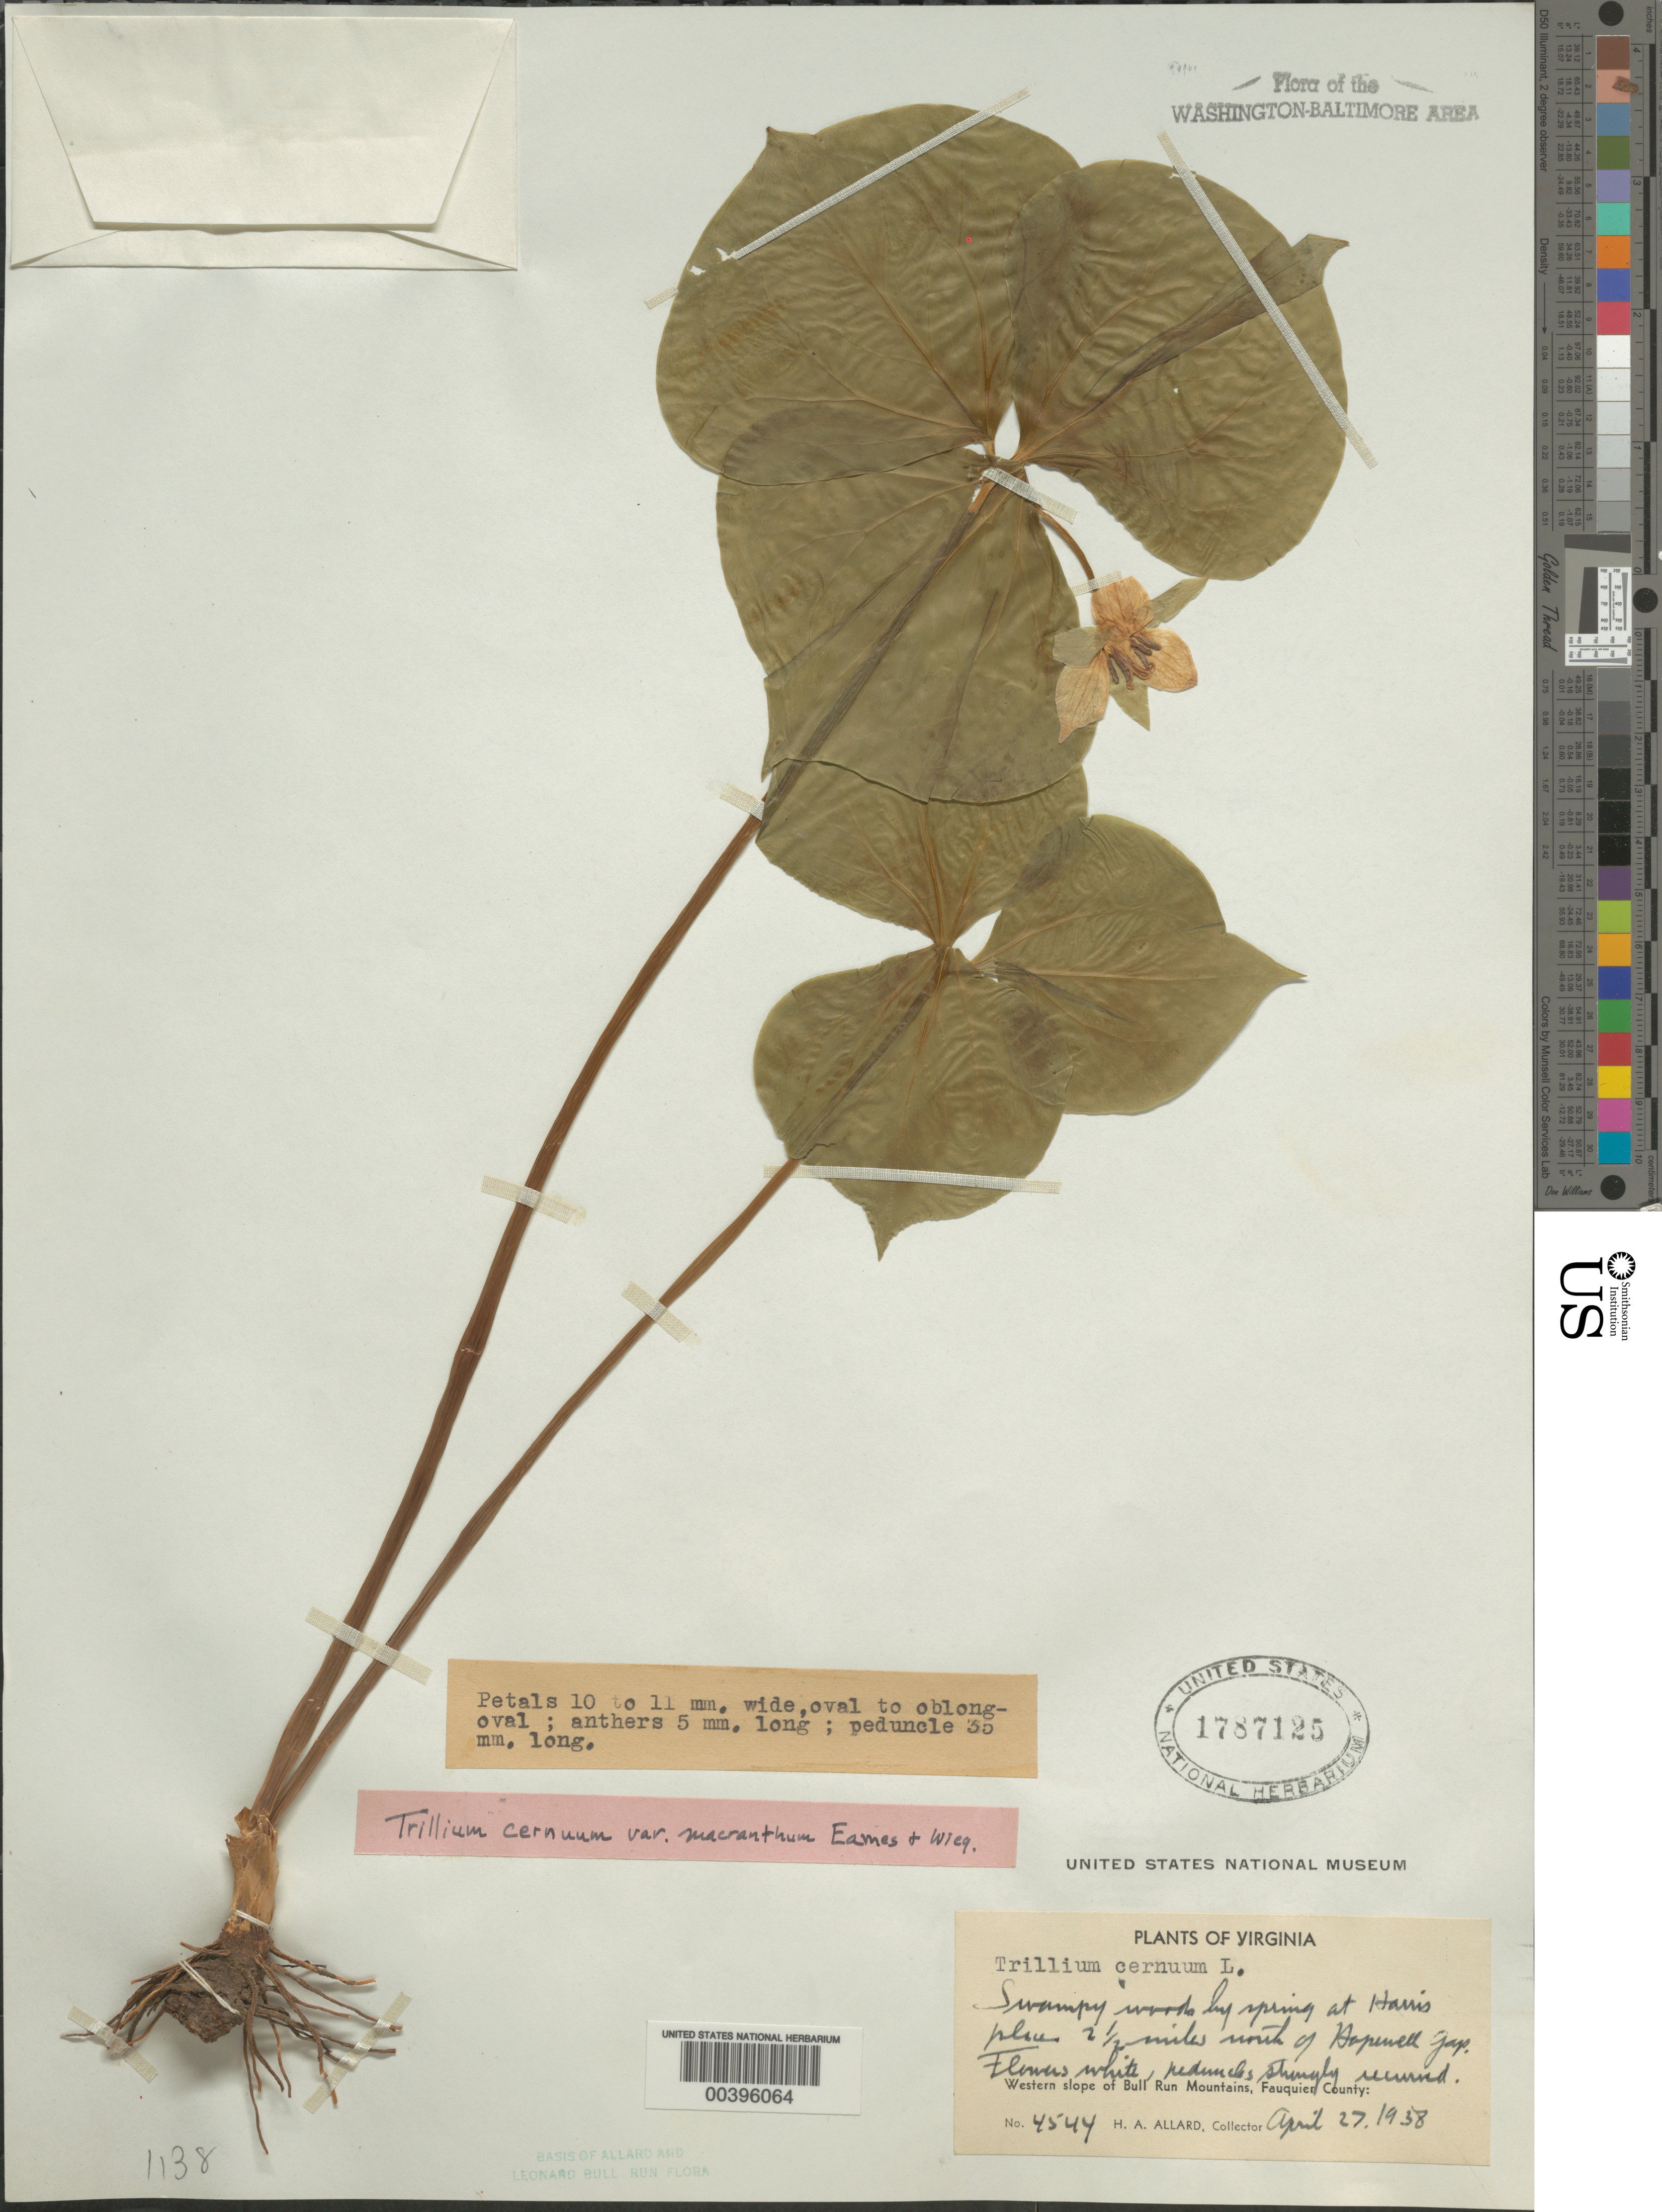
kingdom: Plantae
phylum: Tracheophyta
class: Liliopsida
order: Liliales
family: Melanthiaceae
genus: Trillium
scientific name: Trillium cernuum var. macranthum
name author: Eames & Wiegand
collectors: H. A. Allard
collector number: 4544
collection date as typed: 27 Apr 1938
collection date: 1938-04-27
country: United States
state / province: Virginia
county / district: Fauquier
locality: North of Hopewell Gap, Harris Place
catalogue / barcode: US 1787125